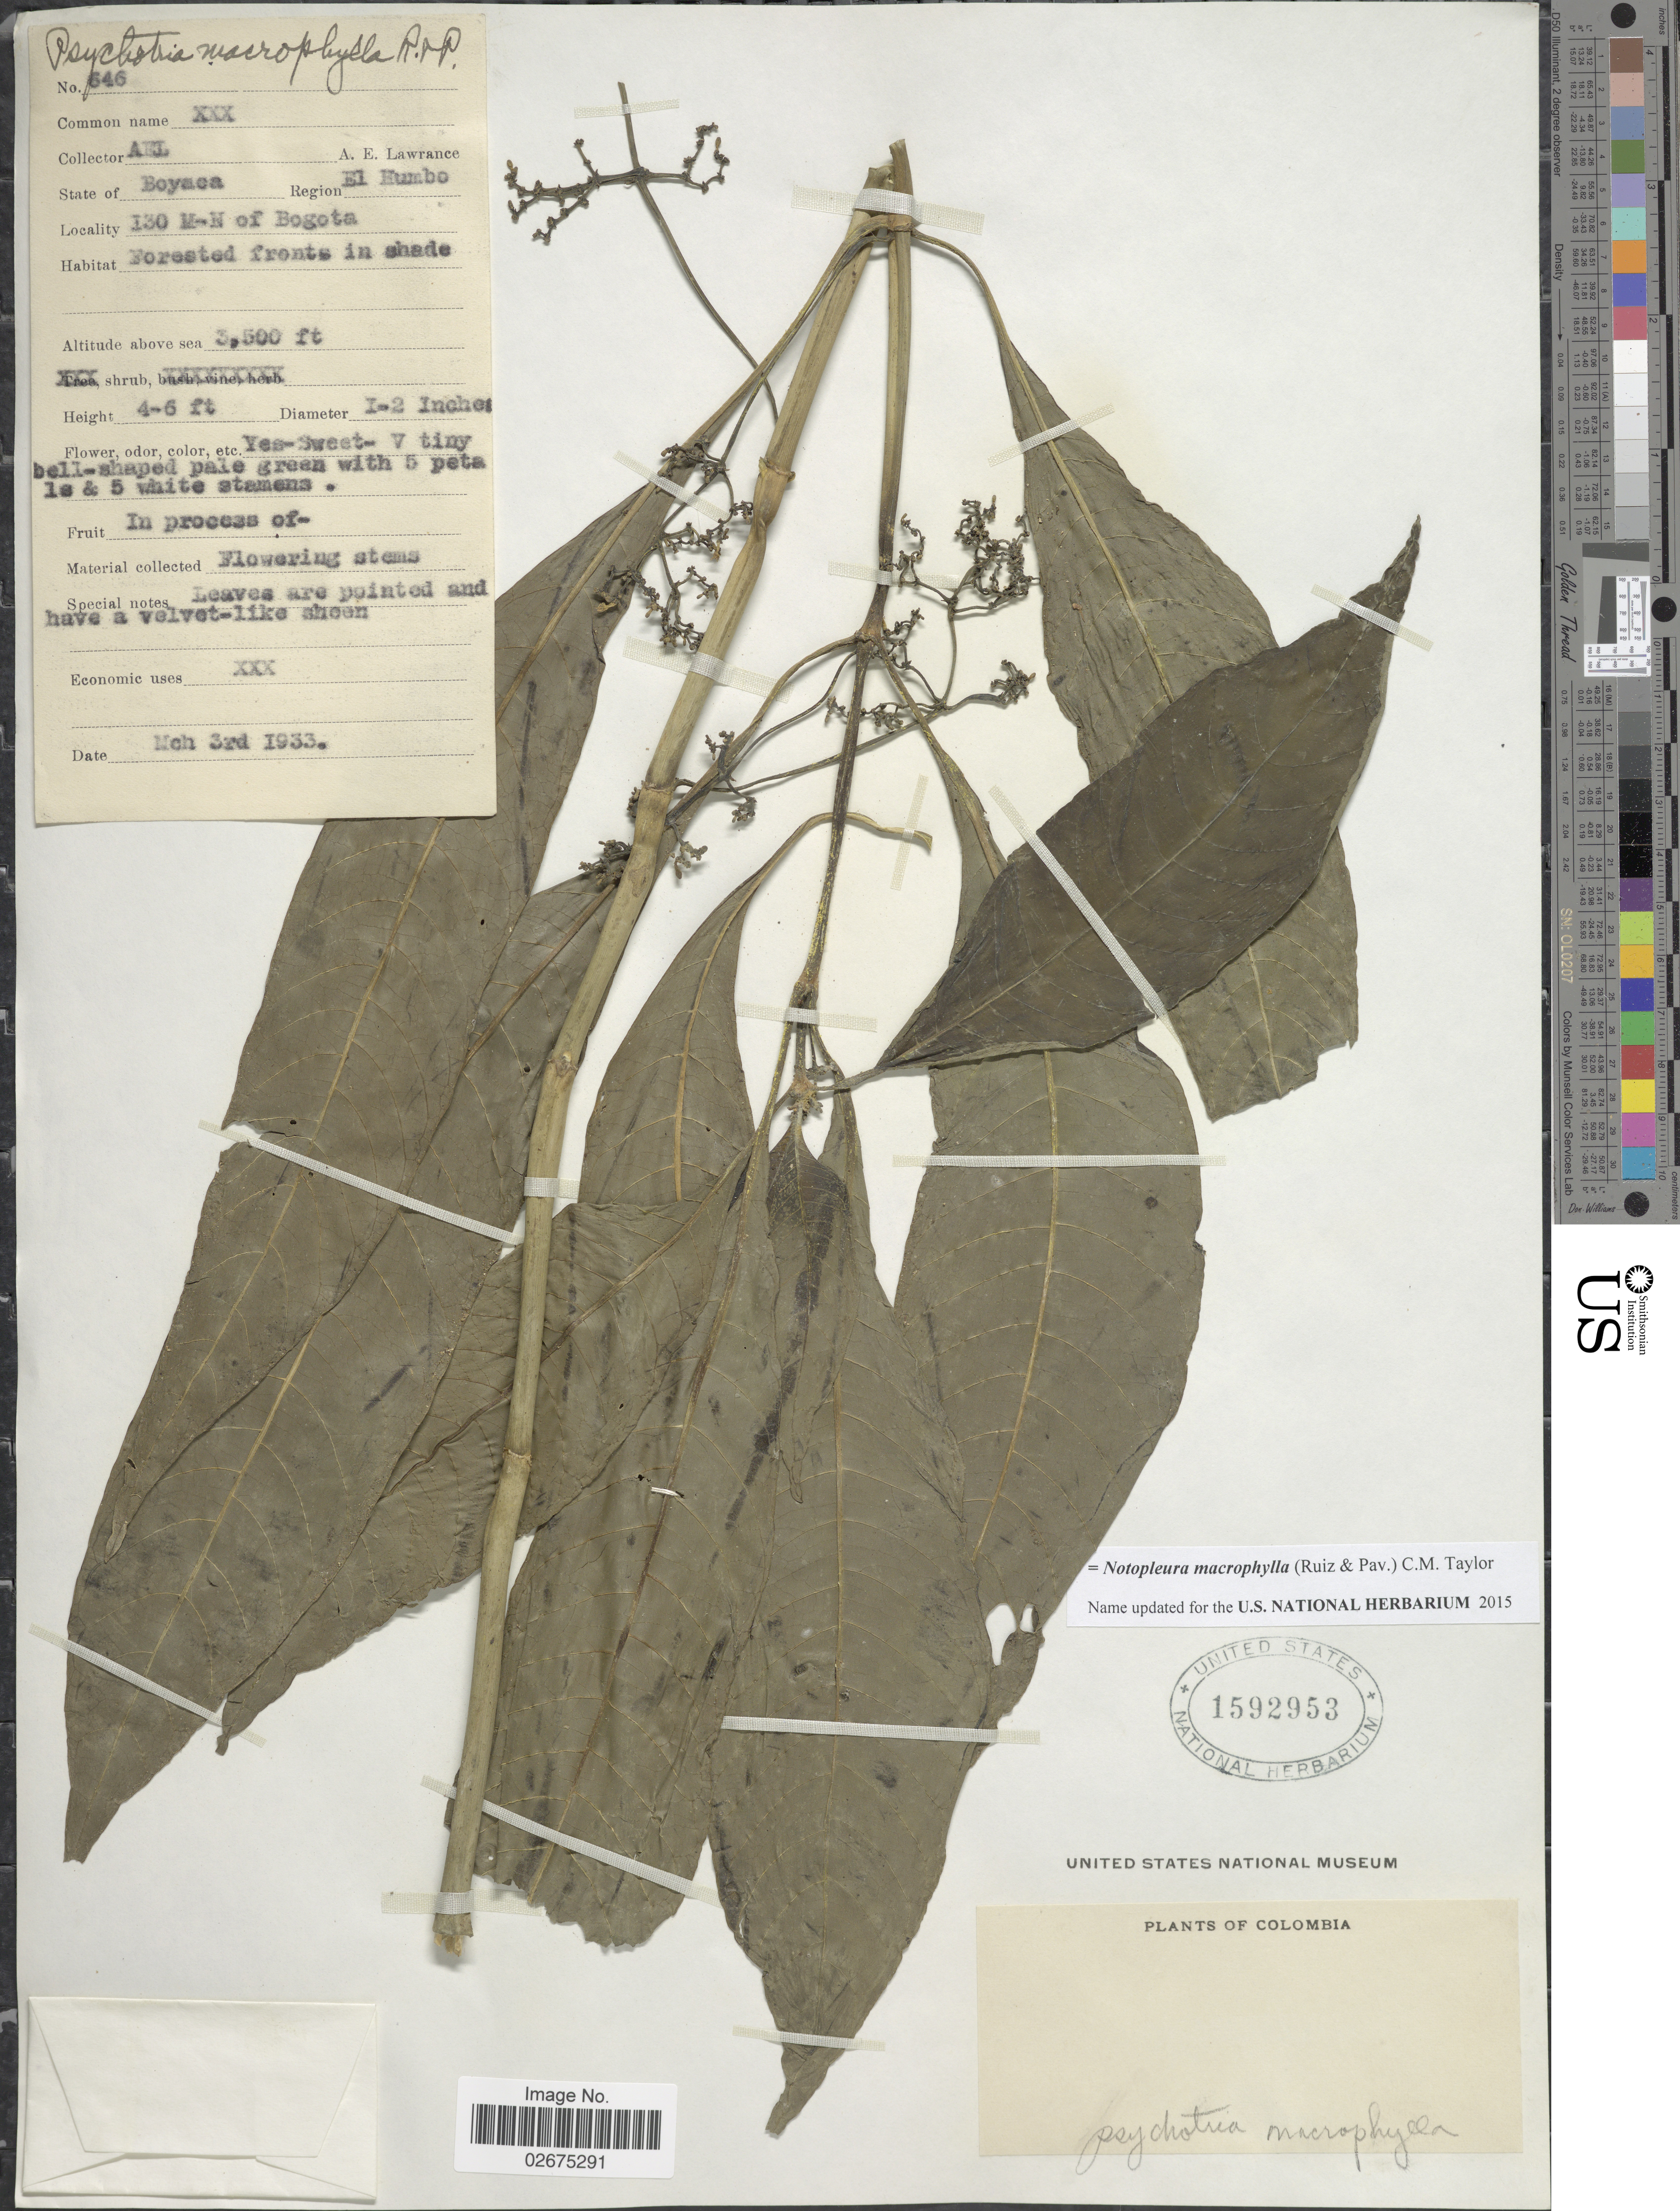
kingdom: Plantae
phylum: Tracheophyta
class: Magnoliopsida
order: Gentianales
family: Rubiaceae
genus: Notopleura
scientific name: Notopleura macrophylla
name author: (Ruiz & Pav.) C.M. Taylor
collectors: A. Lawrance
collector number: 646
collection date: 1933-03-03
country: Colombia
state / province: Boyacá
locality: Region El Humbo, 130 M-N of Bogota, Forested fronts in shade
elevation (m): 1067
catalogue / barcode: US 1592953